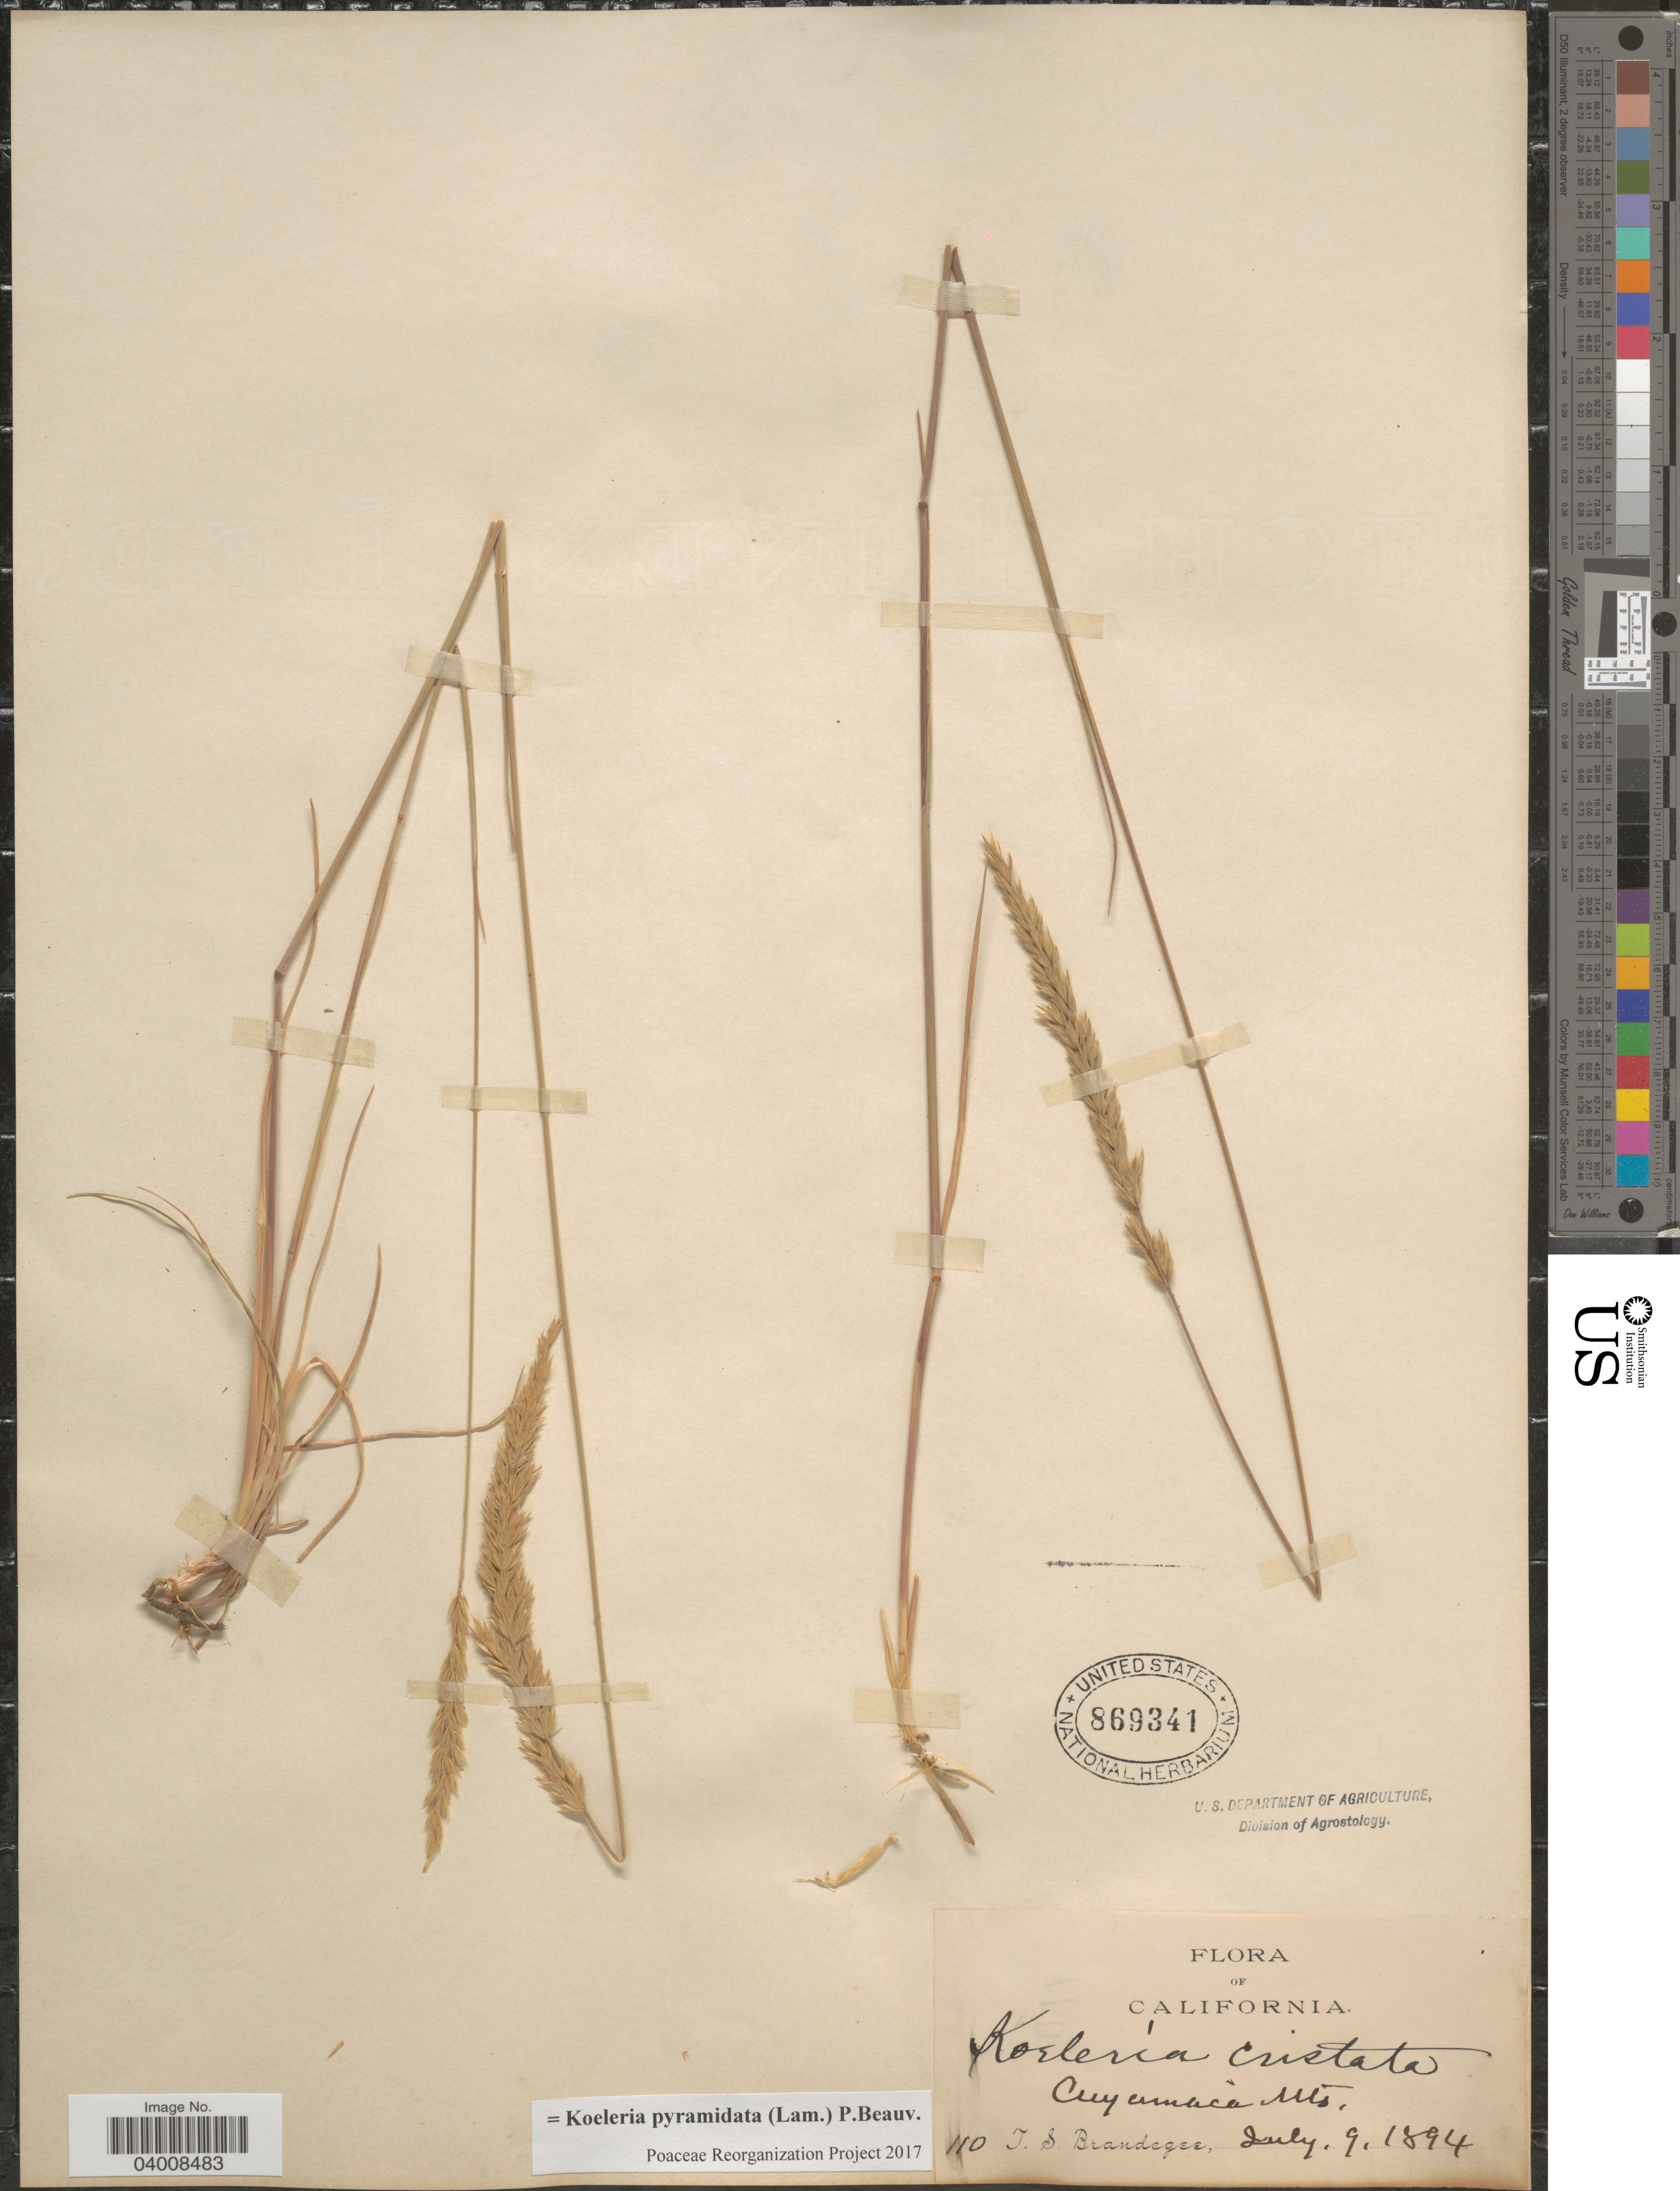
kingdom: Plantae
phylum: Tracheophyta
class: Liliopsida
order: Poales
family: Poaceae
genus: Koeleria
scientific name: Koeleria pyramidata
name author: (Lam.) P. Beauv.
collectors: T. S. Brandegee (herbarium)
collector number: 110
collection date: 1894-07-09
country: United States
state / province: California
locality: Cuyamaca Mts.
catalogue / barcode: US 869341